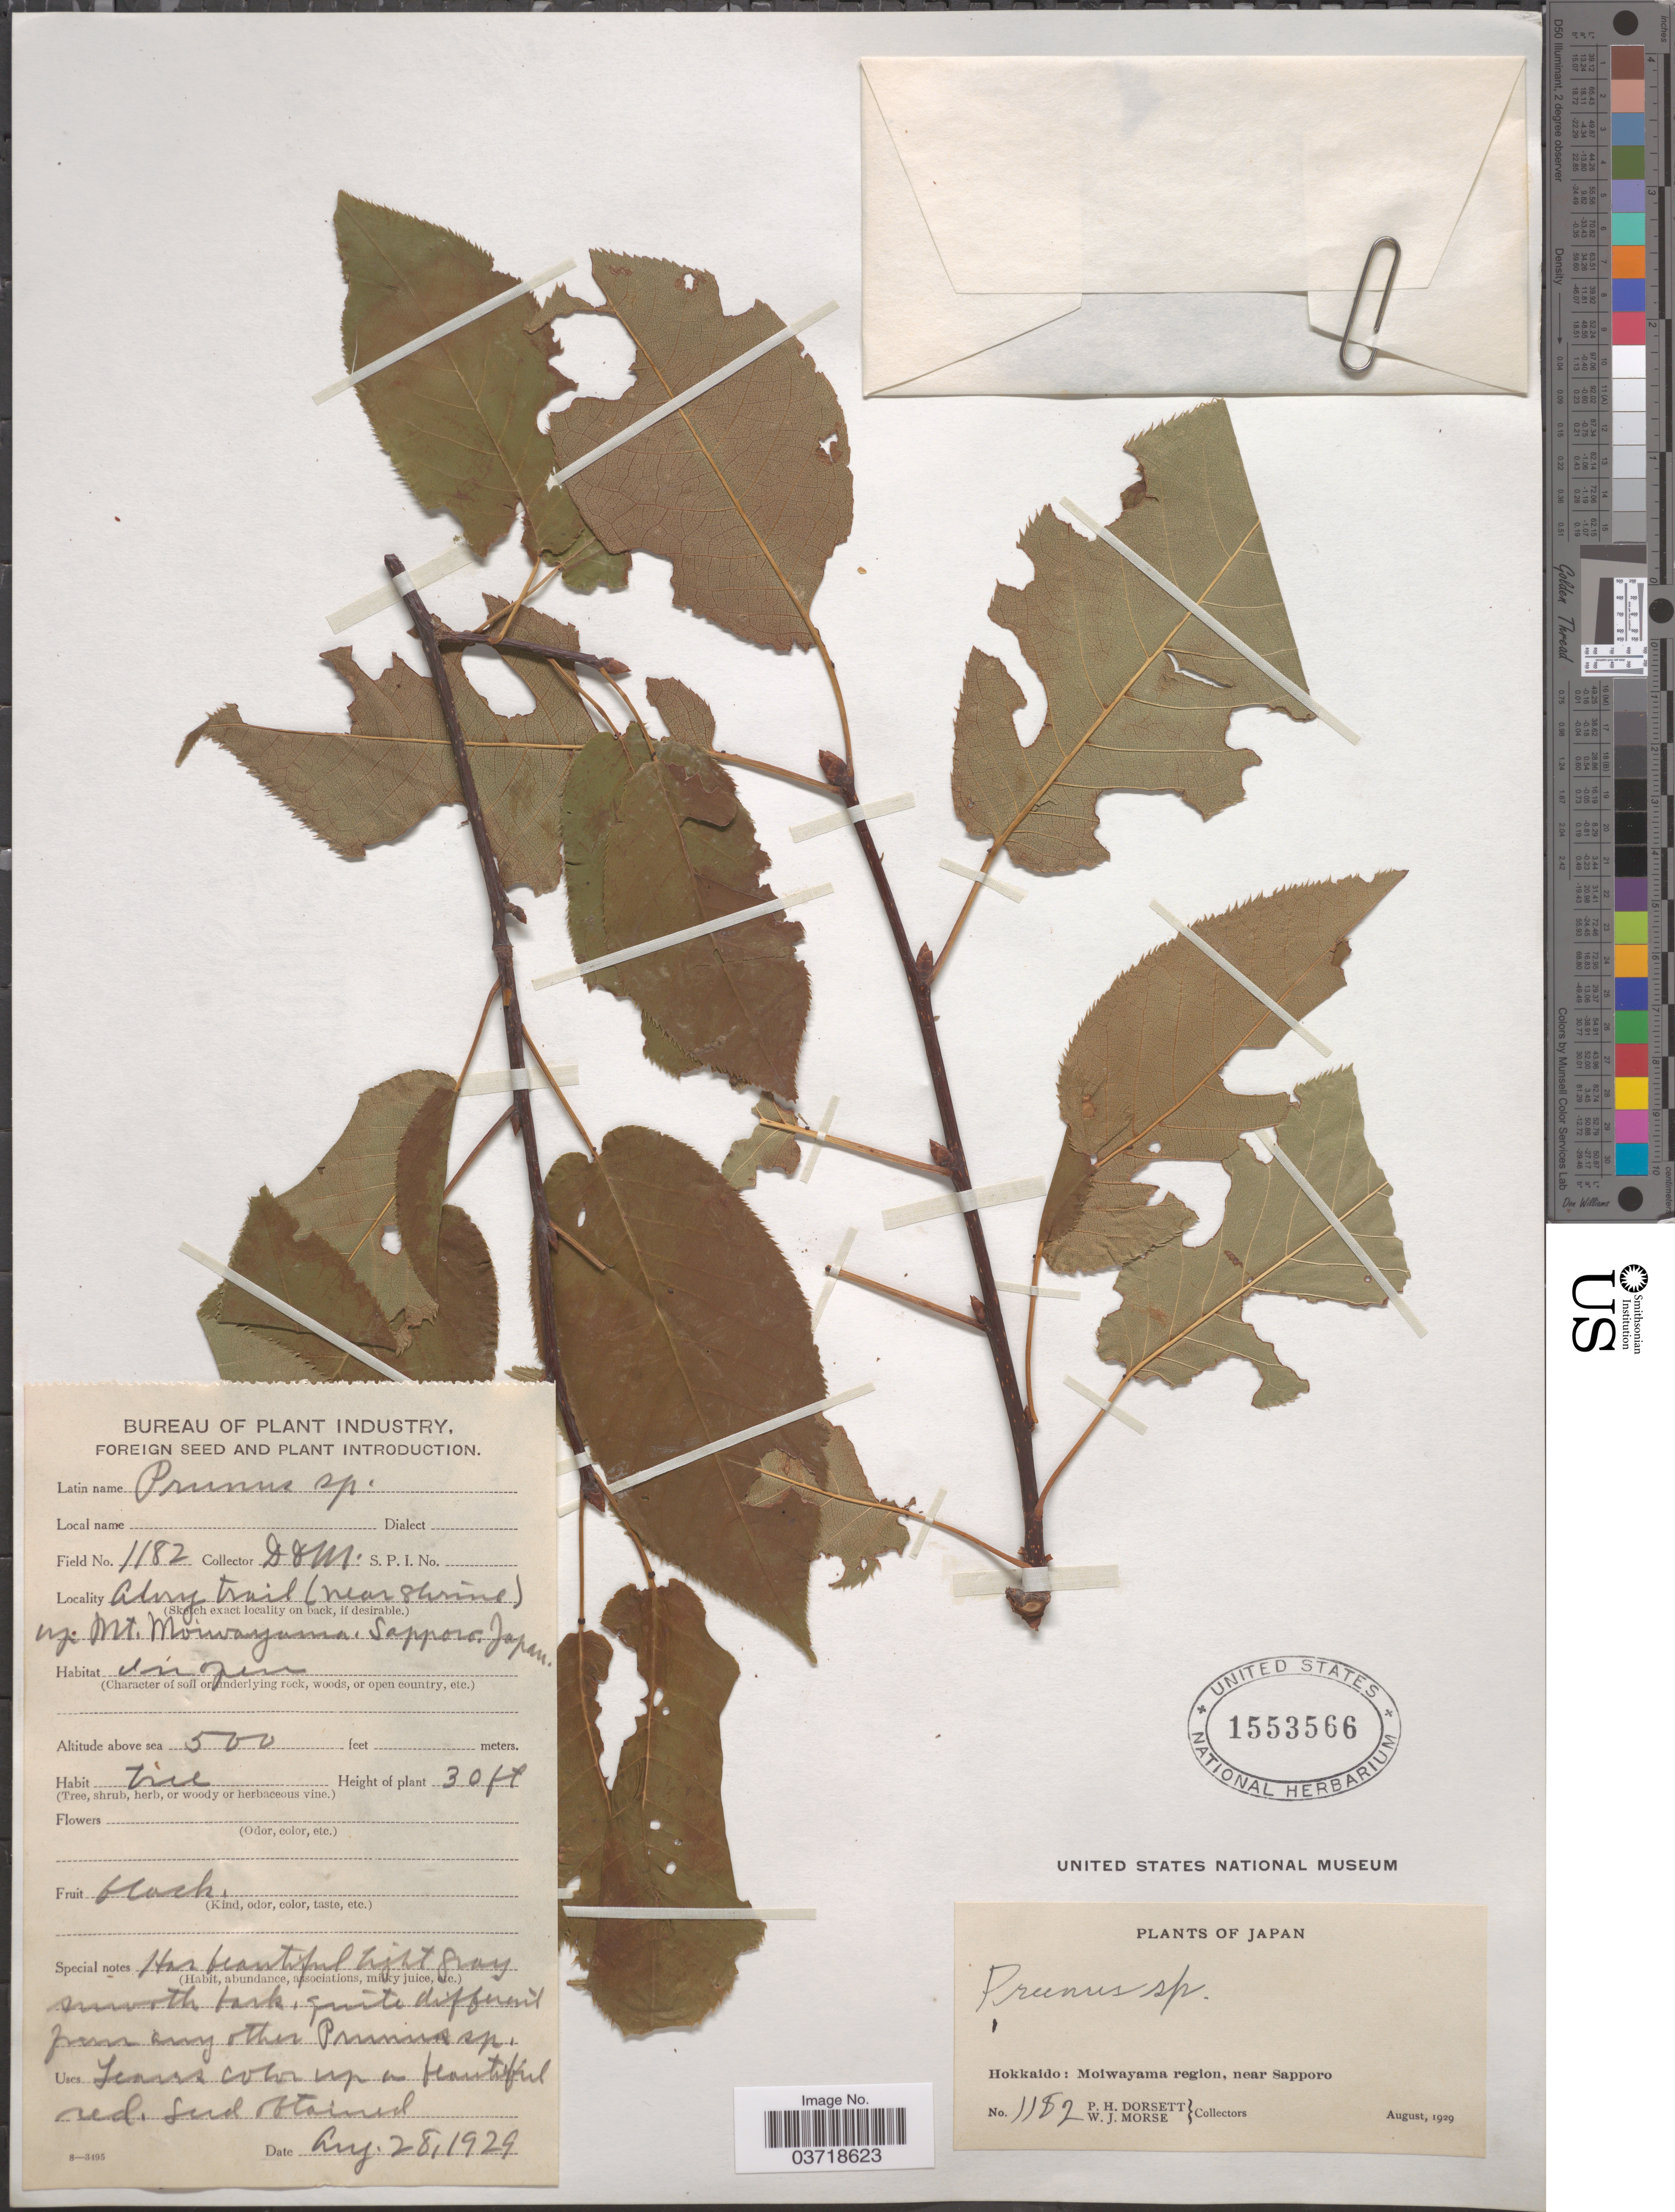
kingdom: Plantae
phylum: Tracheophyta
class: Magnoliopsida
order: Rosales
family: Rosaceae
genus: Prunus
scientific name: Prunus sp.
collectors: P. H. Dorsett & W. J. Morse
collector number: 1182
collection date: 1929-08-28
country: Japan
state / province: Hokkaidō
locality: Along trail (near Shrine) up Mt. Moiwayama region, near Sapporo.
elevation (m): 152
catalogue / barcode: US 1553566